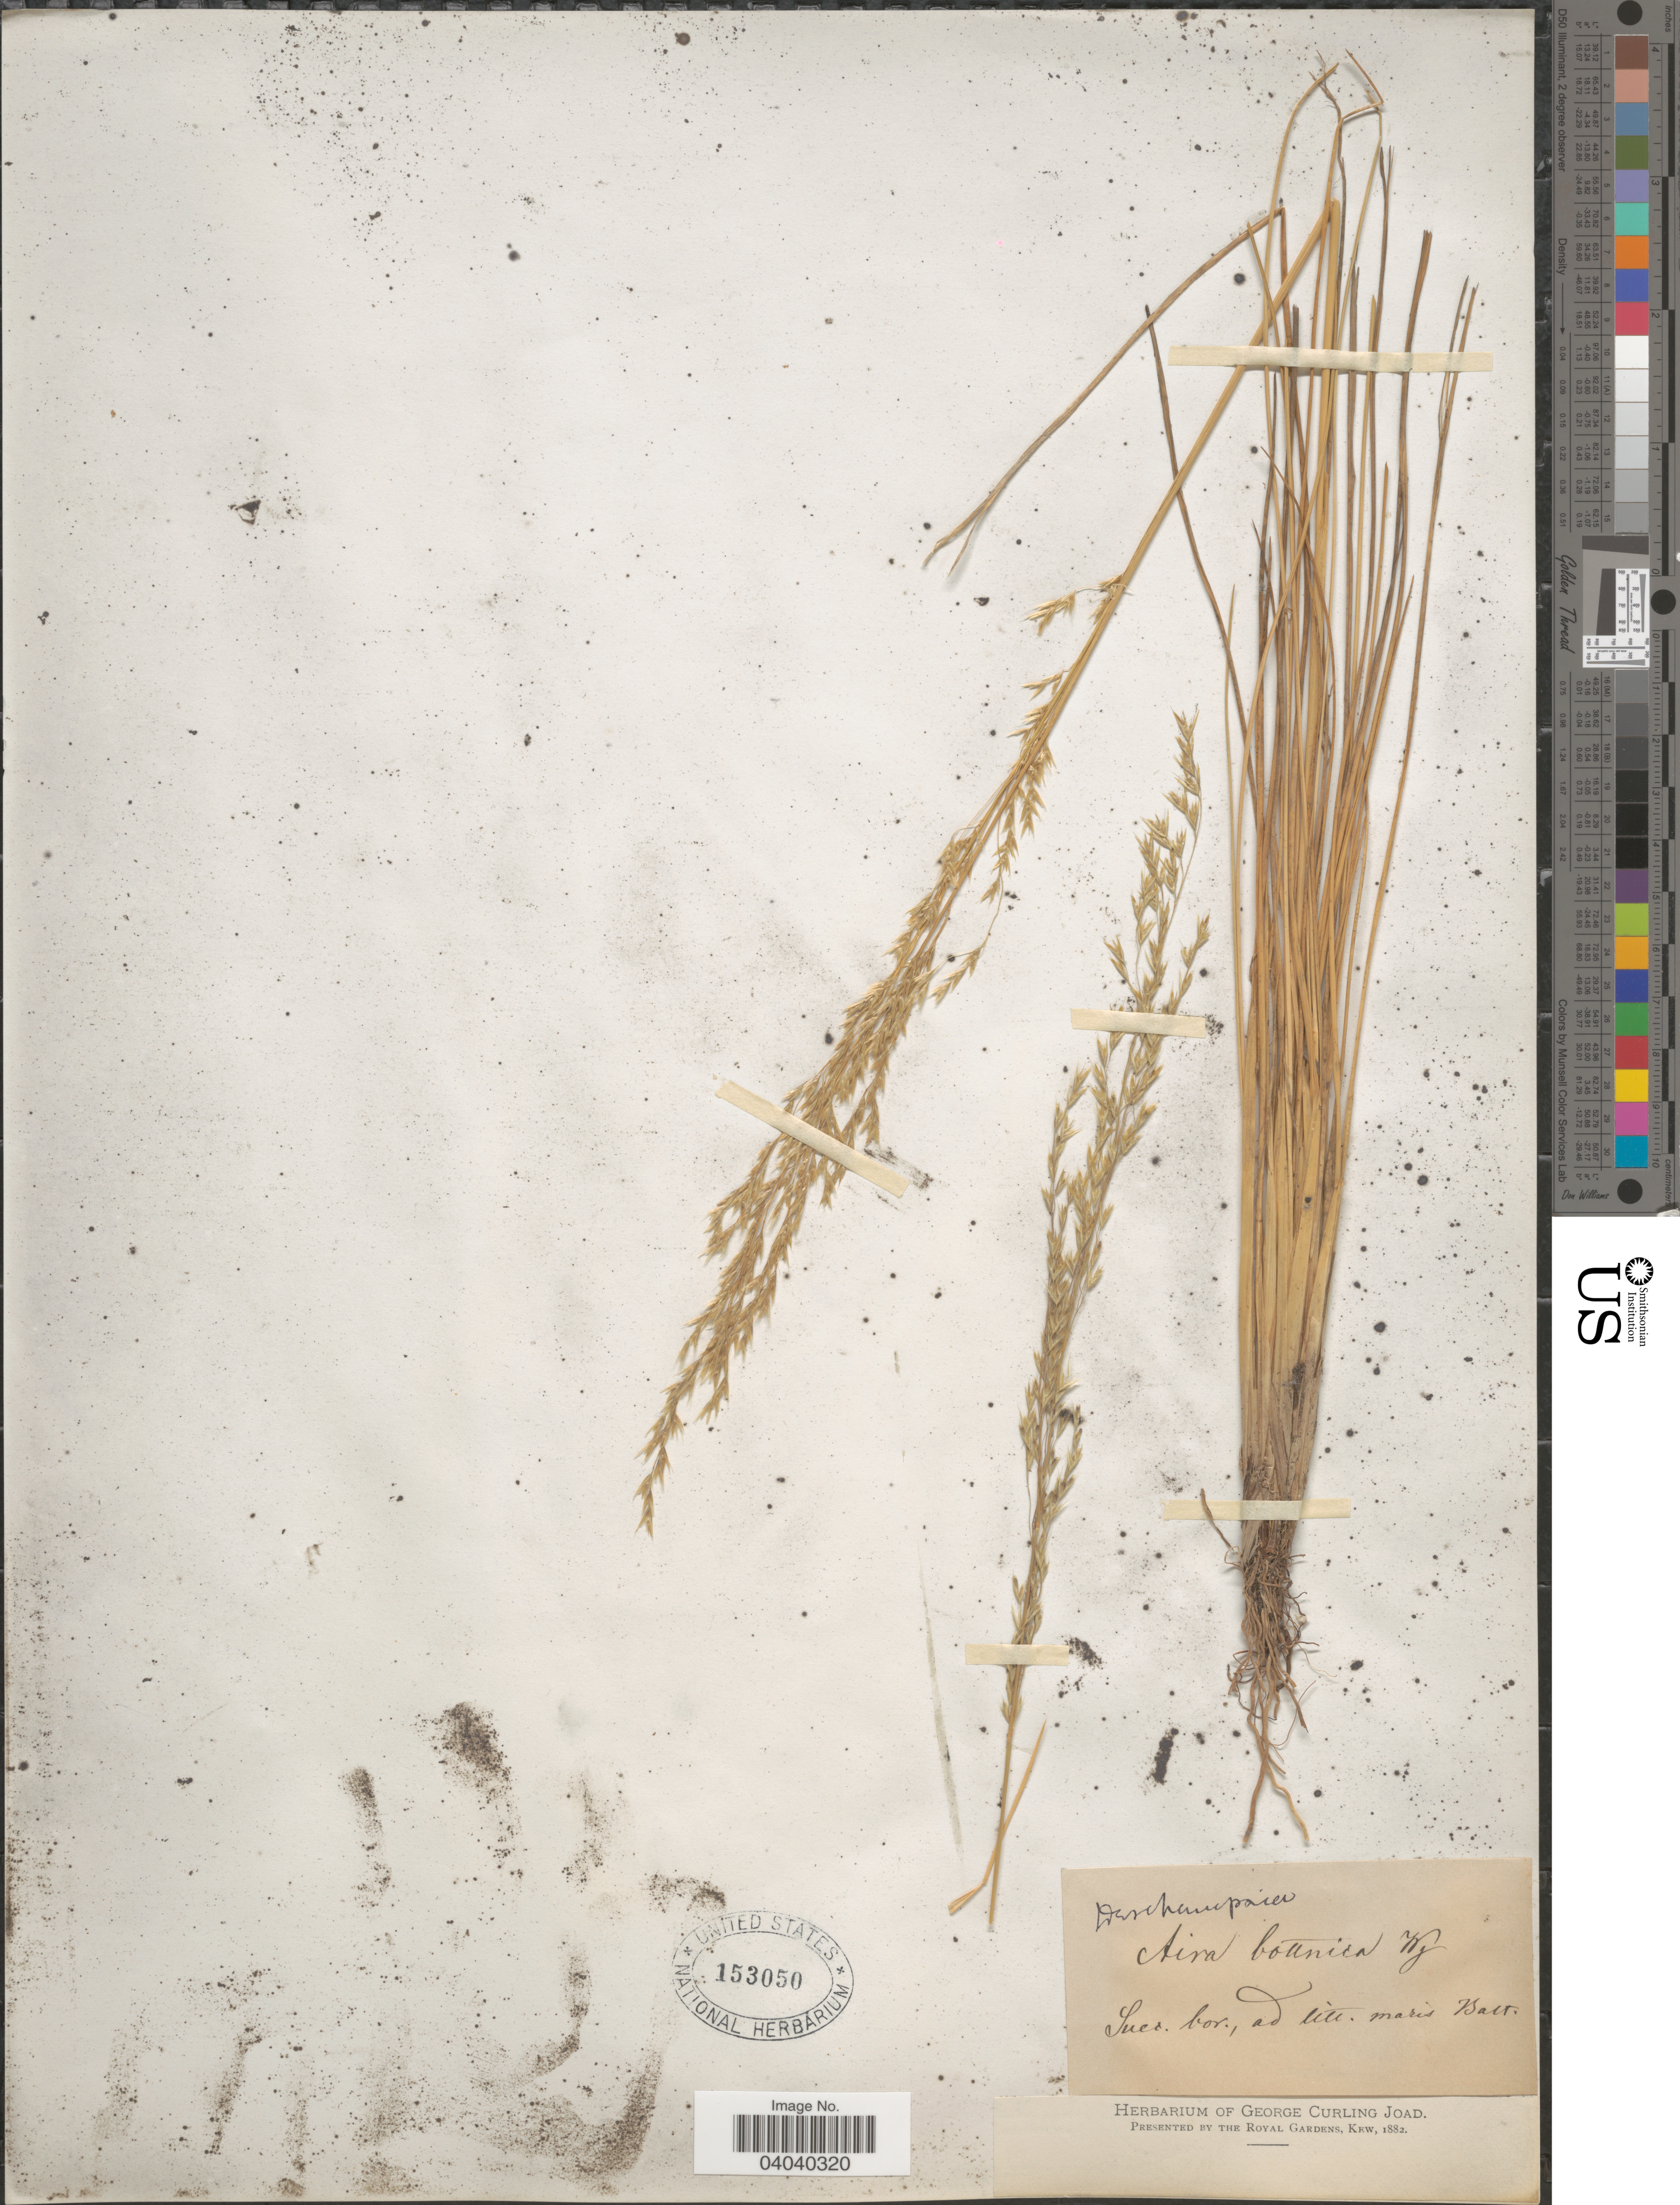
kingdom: Plantae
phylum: Tracheophyta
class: Liliopsida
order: Poales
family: Poaceae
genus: Deschampsia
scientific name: Deschampsia bottnica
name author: (Wahlenb.) Trin.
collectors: ex herb. George Curling Joad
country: Sweden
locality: Suec. bor., ad litt. maris Balt.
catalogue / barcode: US 153050